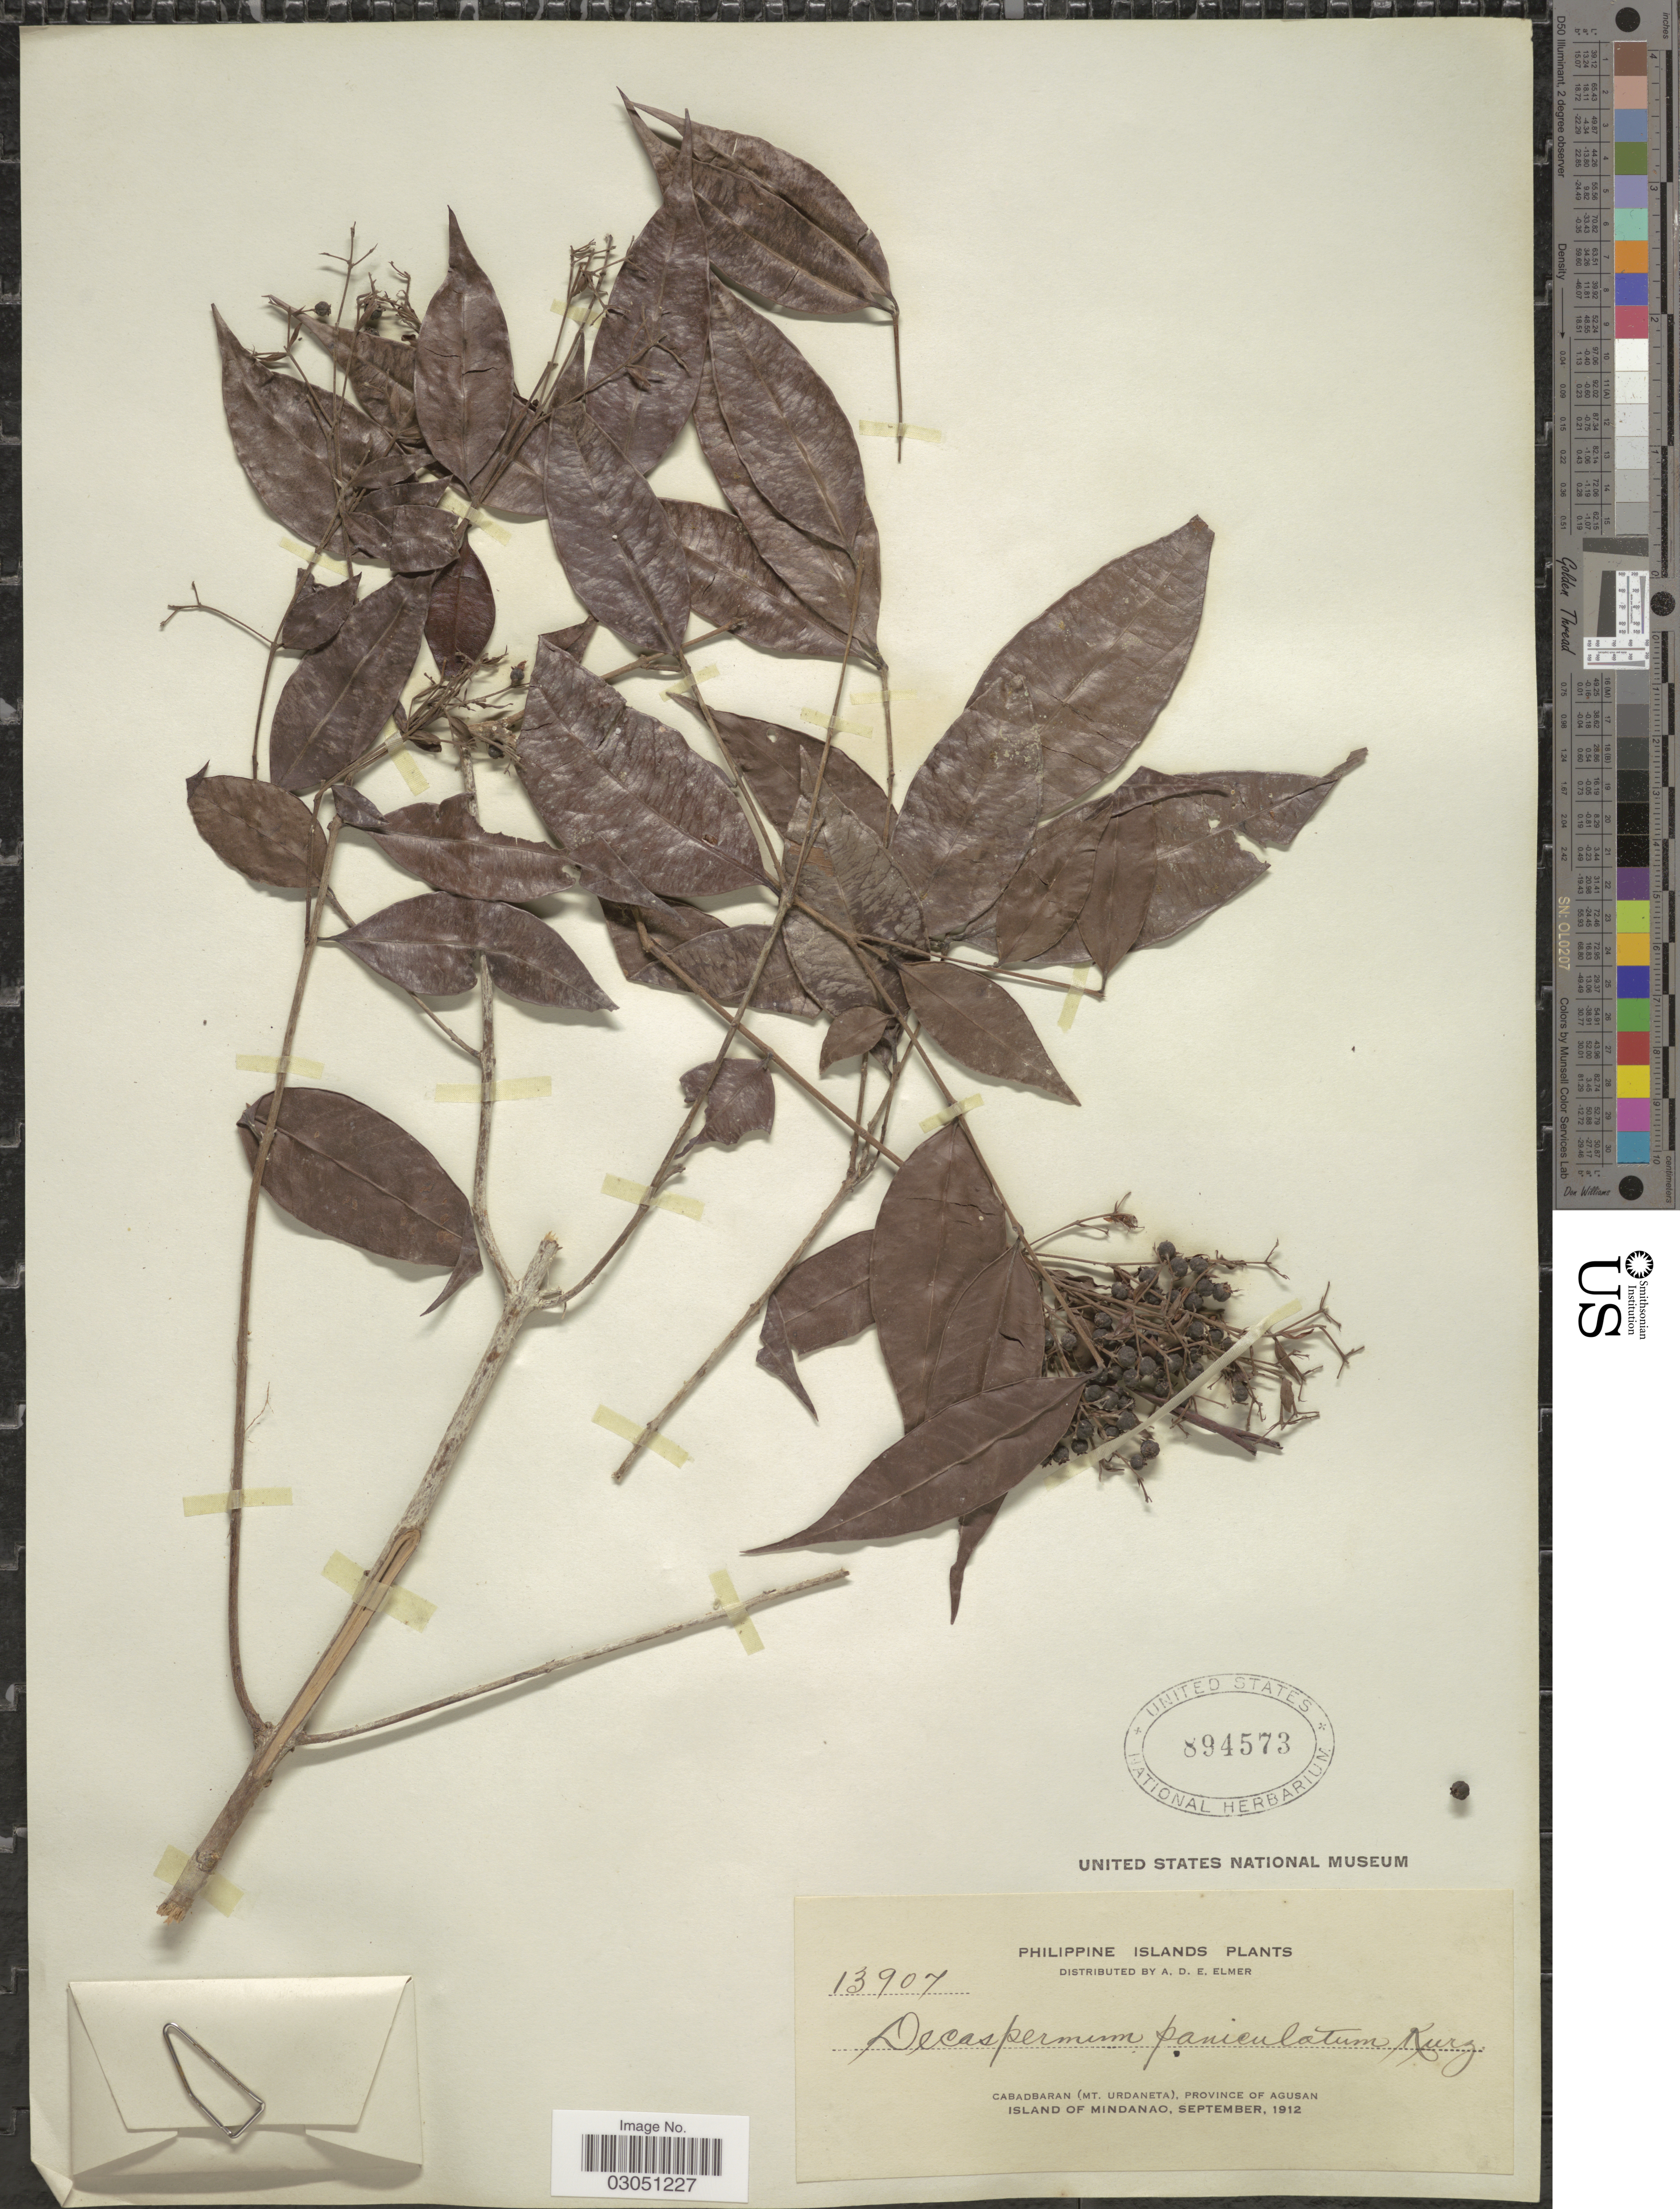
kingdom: Plantae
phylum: Tracheophyta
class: Magnoliopsida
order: Myrtales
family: Myrtaceae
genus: Decaspermum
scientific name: Decaspermum fruticosum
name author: J.R. Forst. & G. Forst.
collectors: A. D. E. Elmer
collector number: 13907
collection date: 1912-09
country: Philippines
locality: Philippine Islands, Cabadbaran (Mt. Urdaneta), Province of Agusan, Island of Mindanao.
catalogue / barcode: US 894573